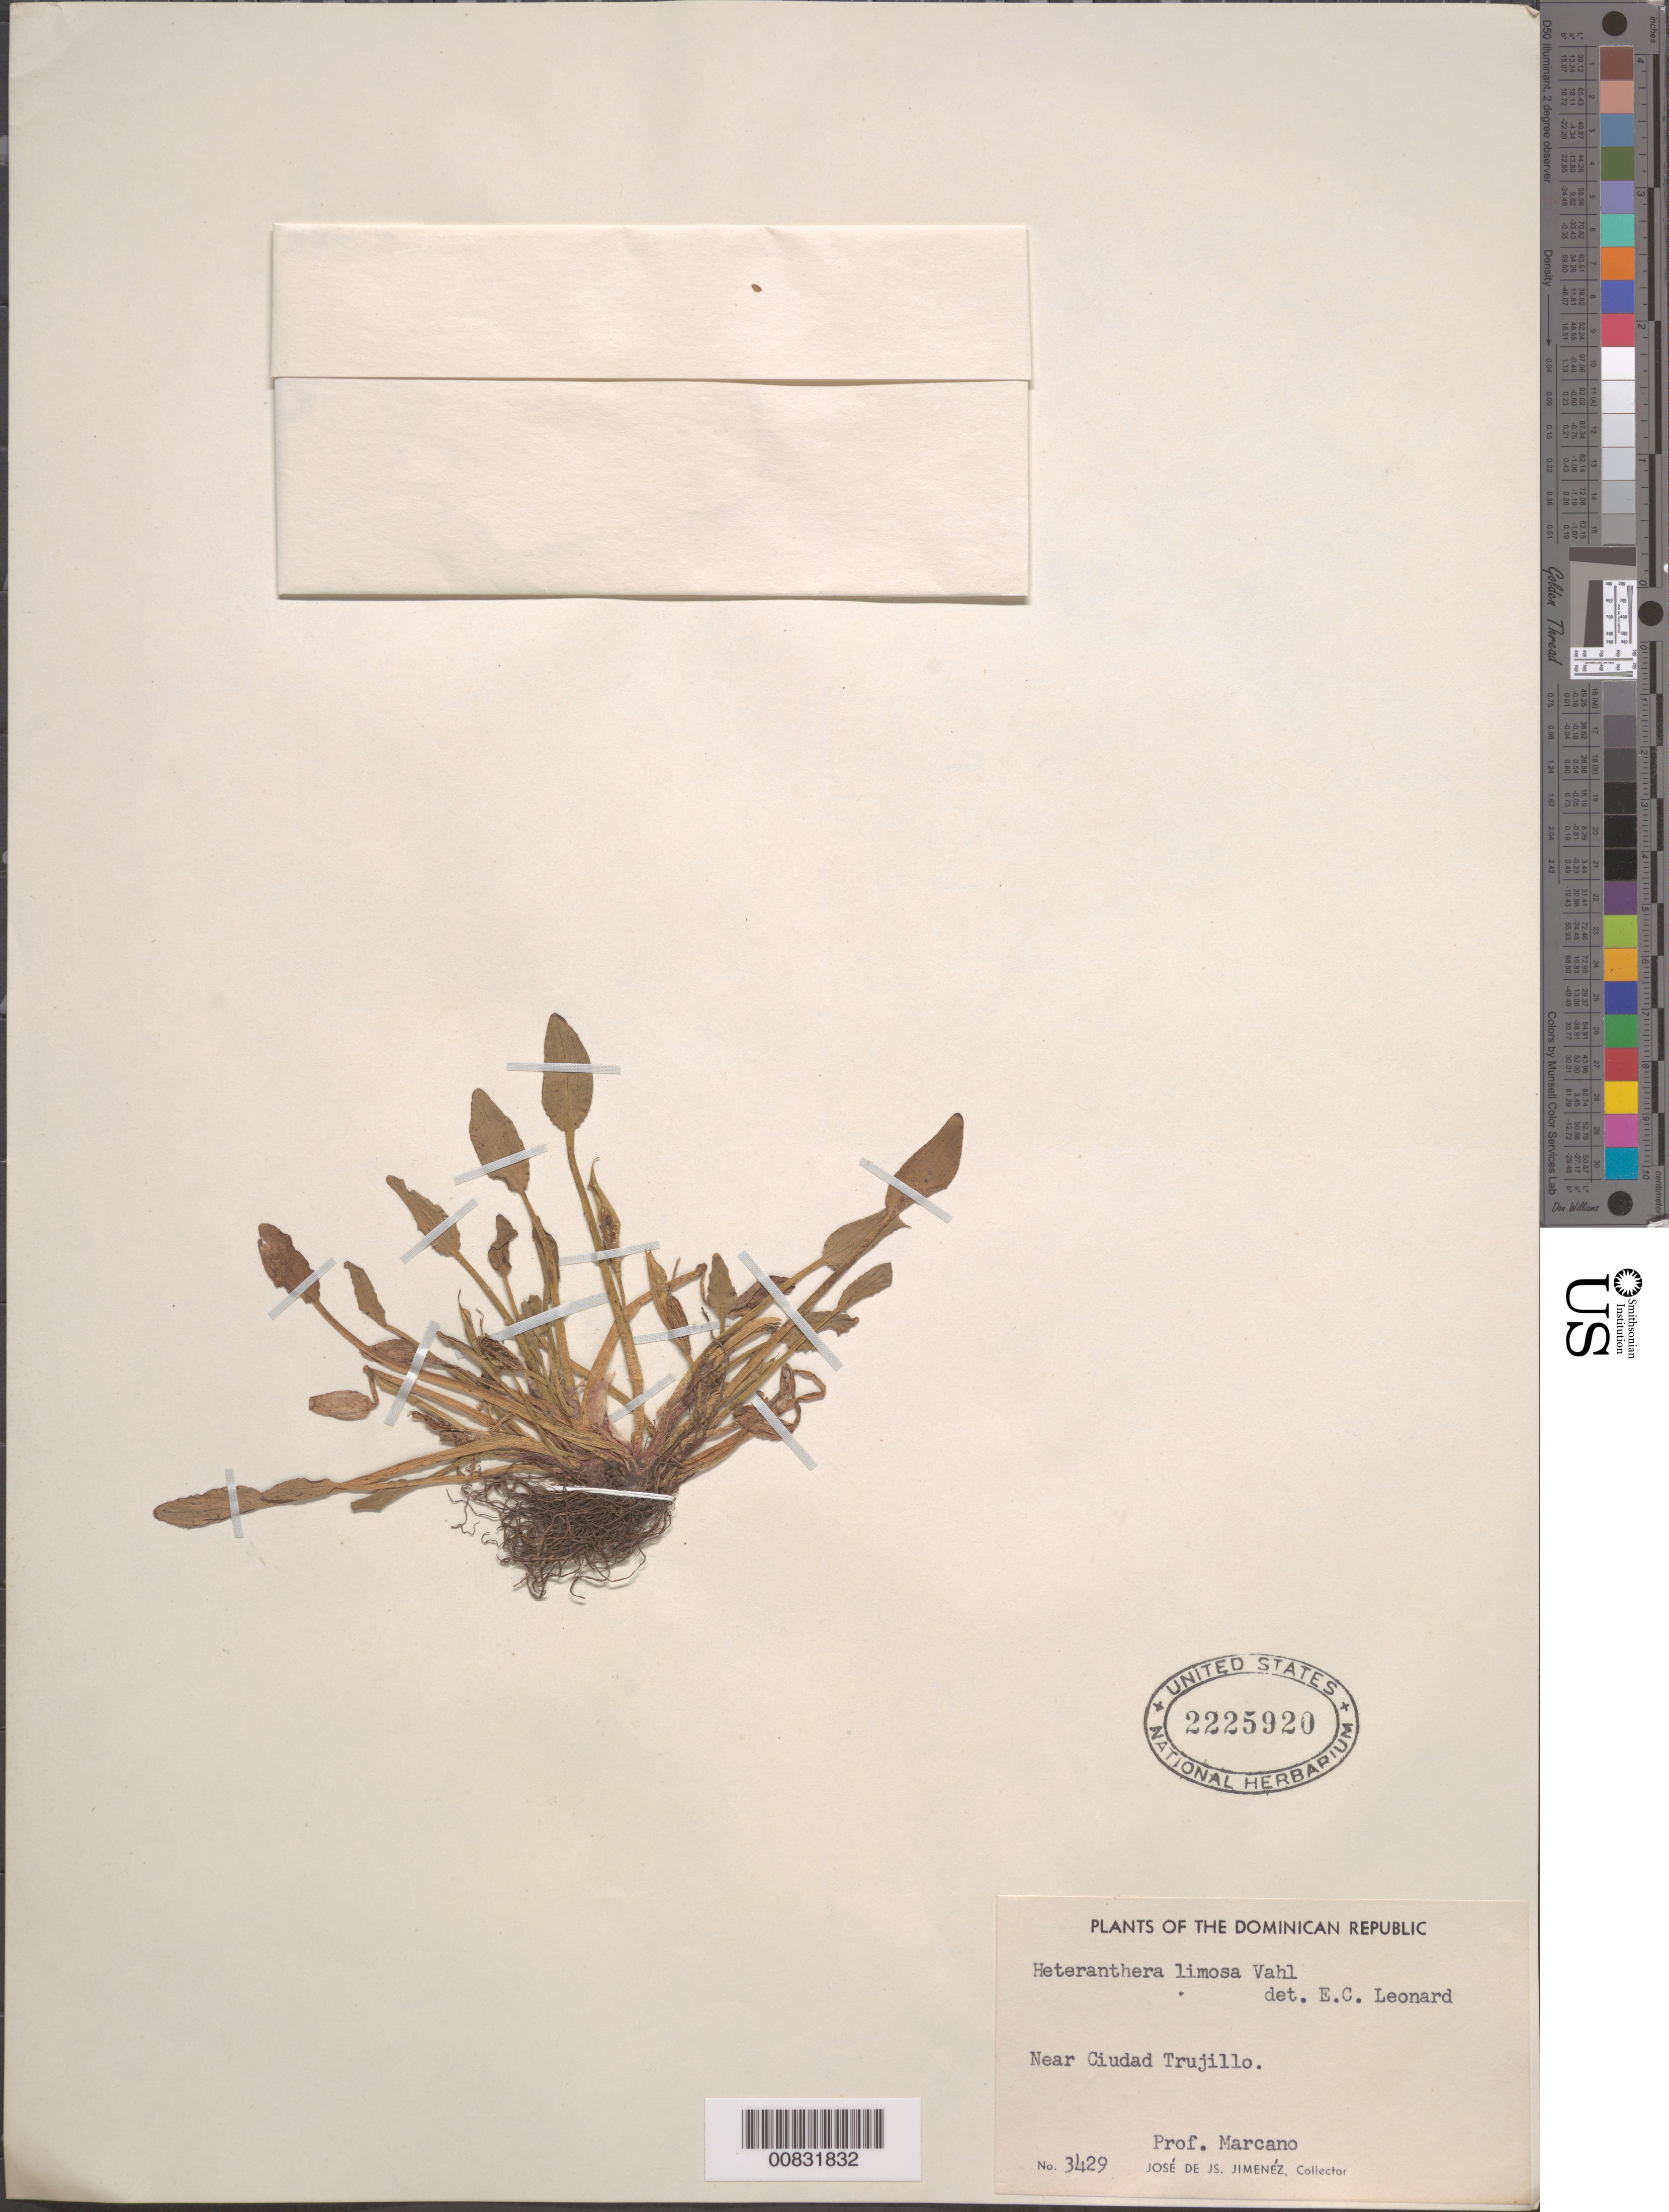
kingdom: Plantae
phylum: Tracheophyta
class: Liliopsida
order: Commelinales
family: Pontederiaceae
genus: Heteranthera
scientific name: Heteranthera limosa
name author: (Sw.) Willd.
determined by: Leonard, Emery C., (US)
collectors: J. J. Jiménez & E. J. Marcano F.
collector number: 3429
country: Dominican Republic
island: Hispaniola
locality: Near Ciudad Trujillo.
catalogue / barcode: US 2225920